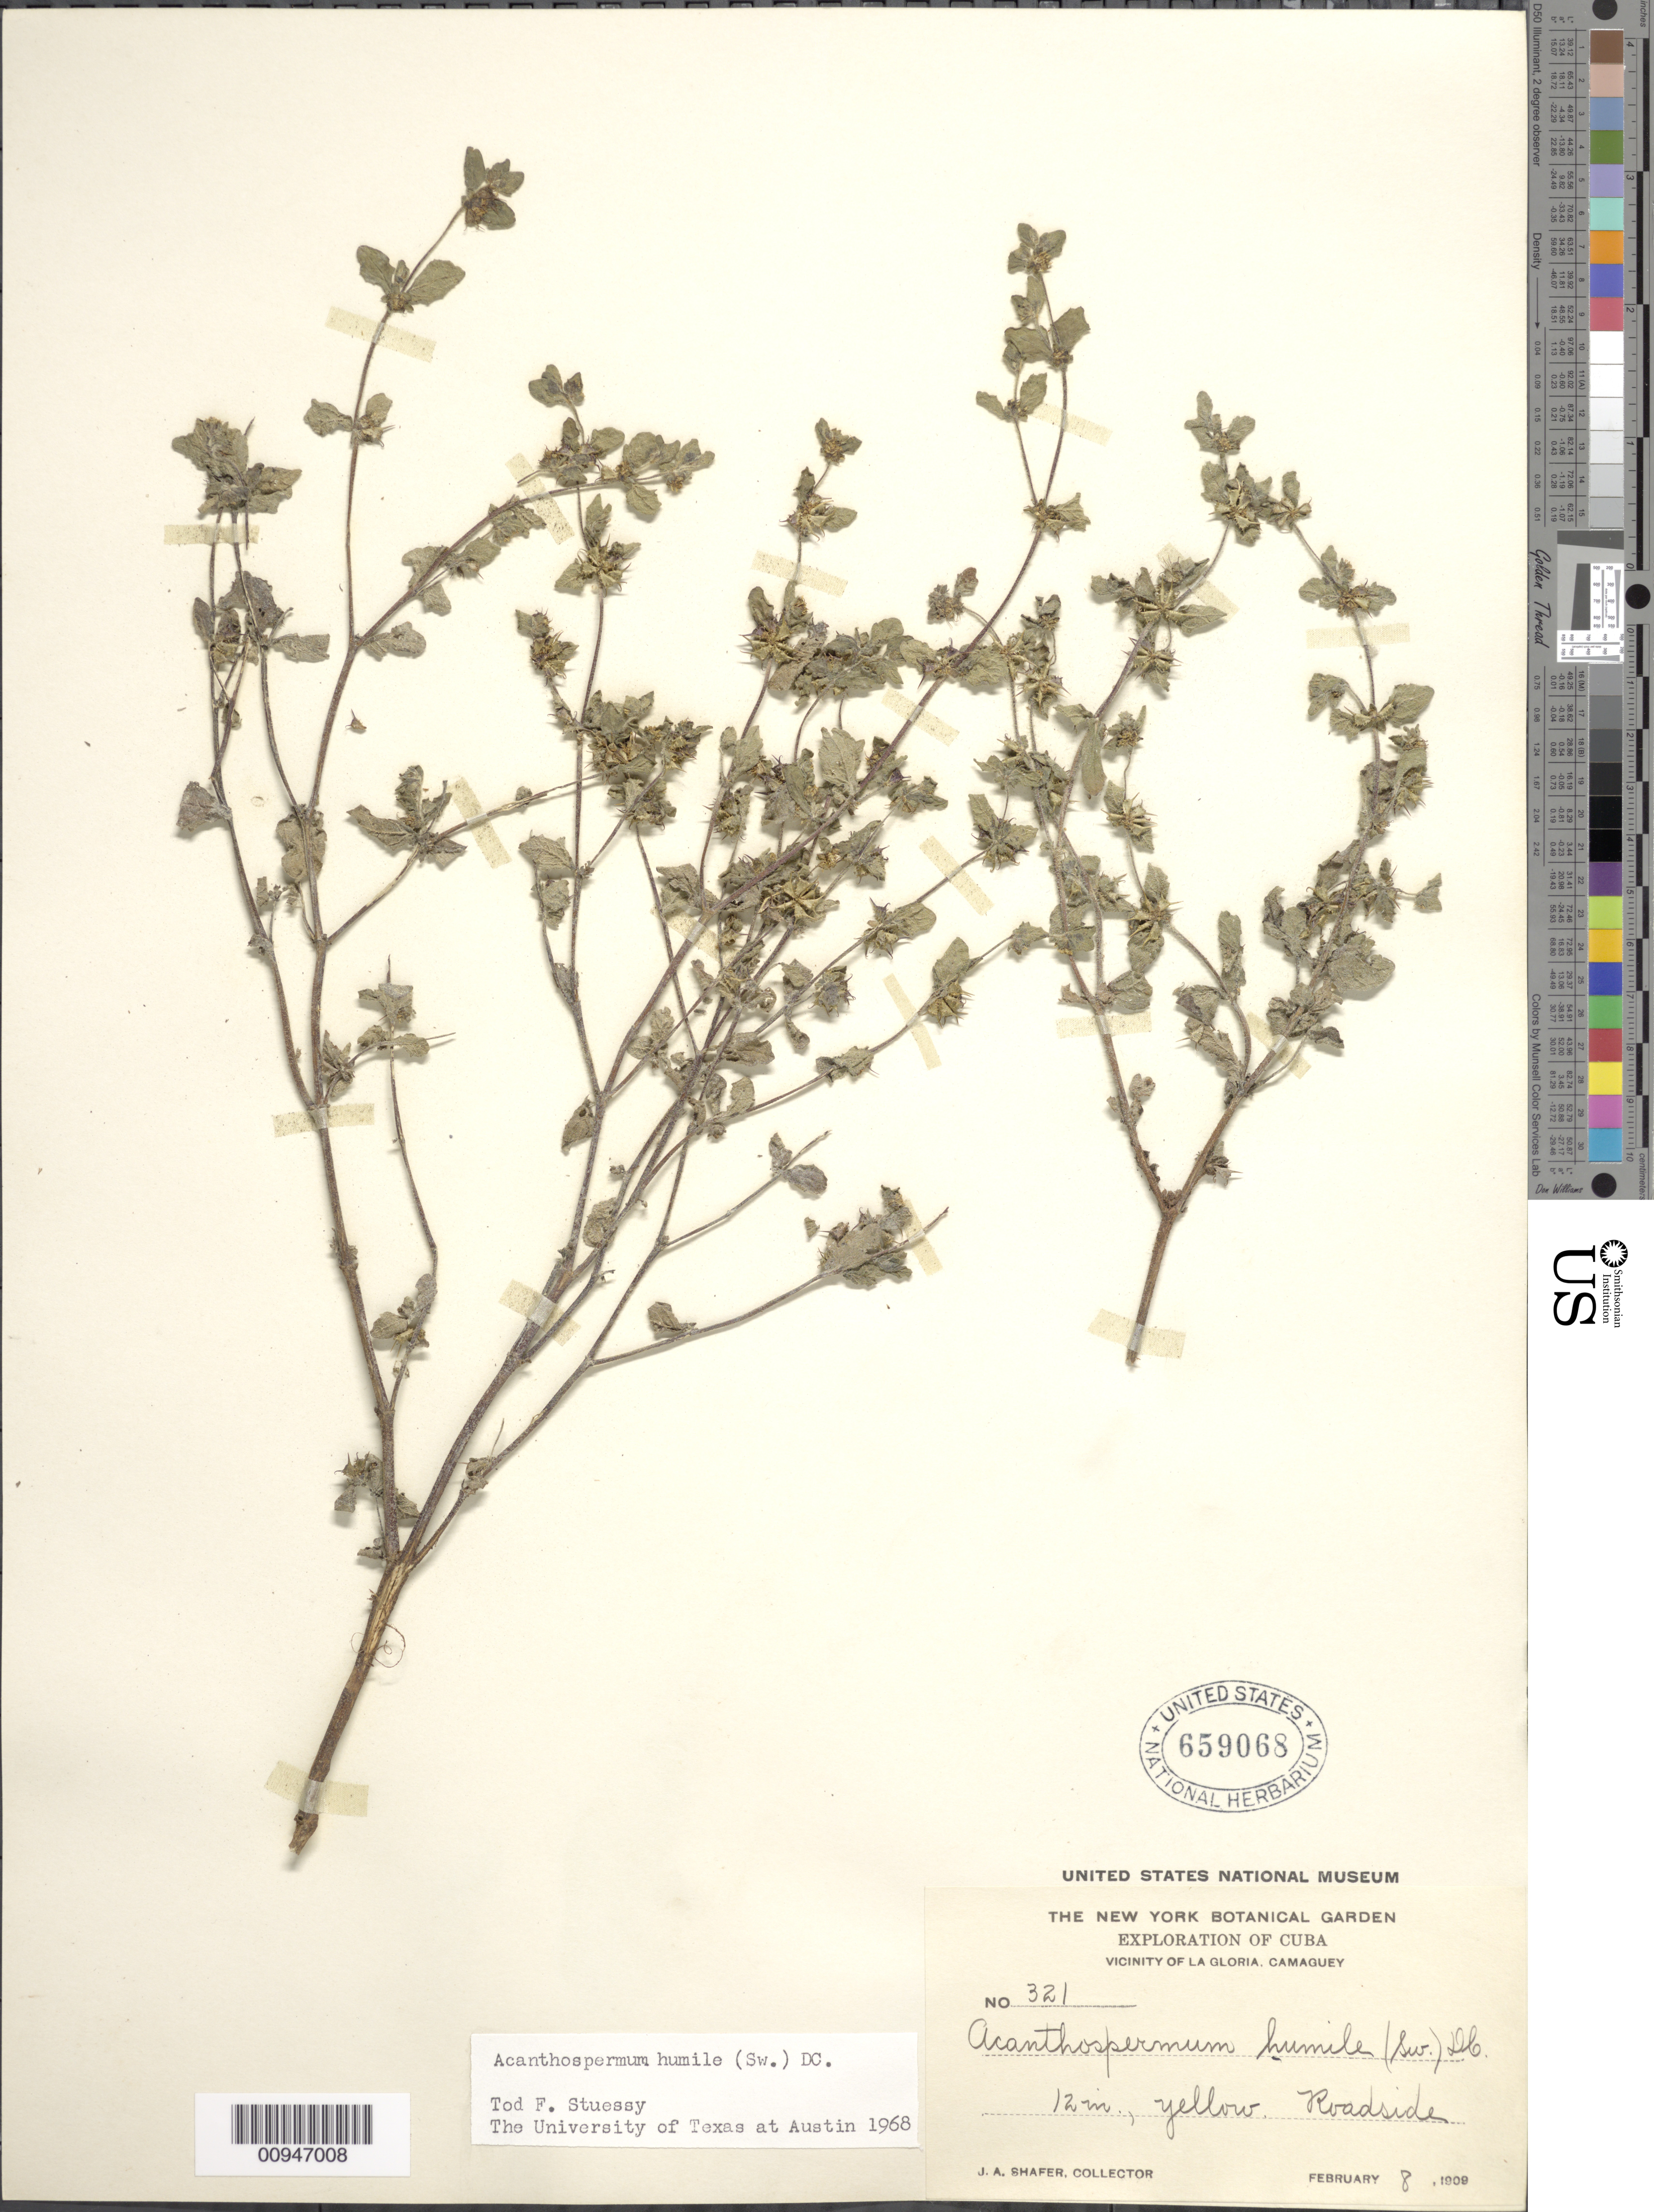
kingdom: Plantae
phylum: Tracheophyta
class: Magnoliopsida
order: Asterales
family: Asteraceae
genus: Acanthospermum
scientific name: Acanthospermum humile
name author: (Sw.) DC.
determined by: Stuessy, T. F.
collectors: J. A. Shafer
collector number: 321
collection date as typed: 08 Feb 1909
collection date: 1909-02-08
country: Cuba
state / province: Camagüey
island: Cuba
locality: Vicinity of La Gloria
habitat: Roadside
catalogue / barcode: US 659068